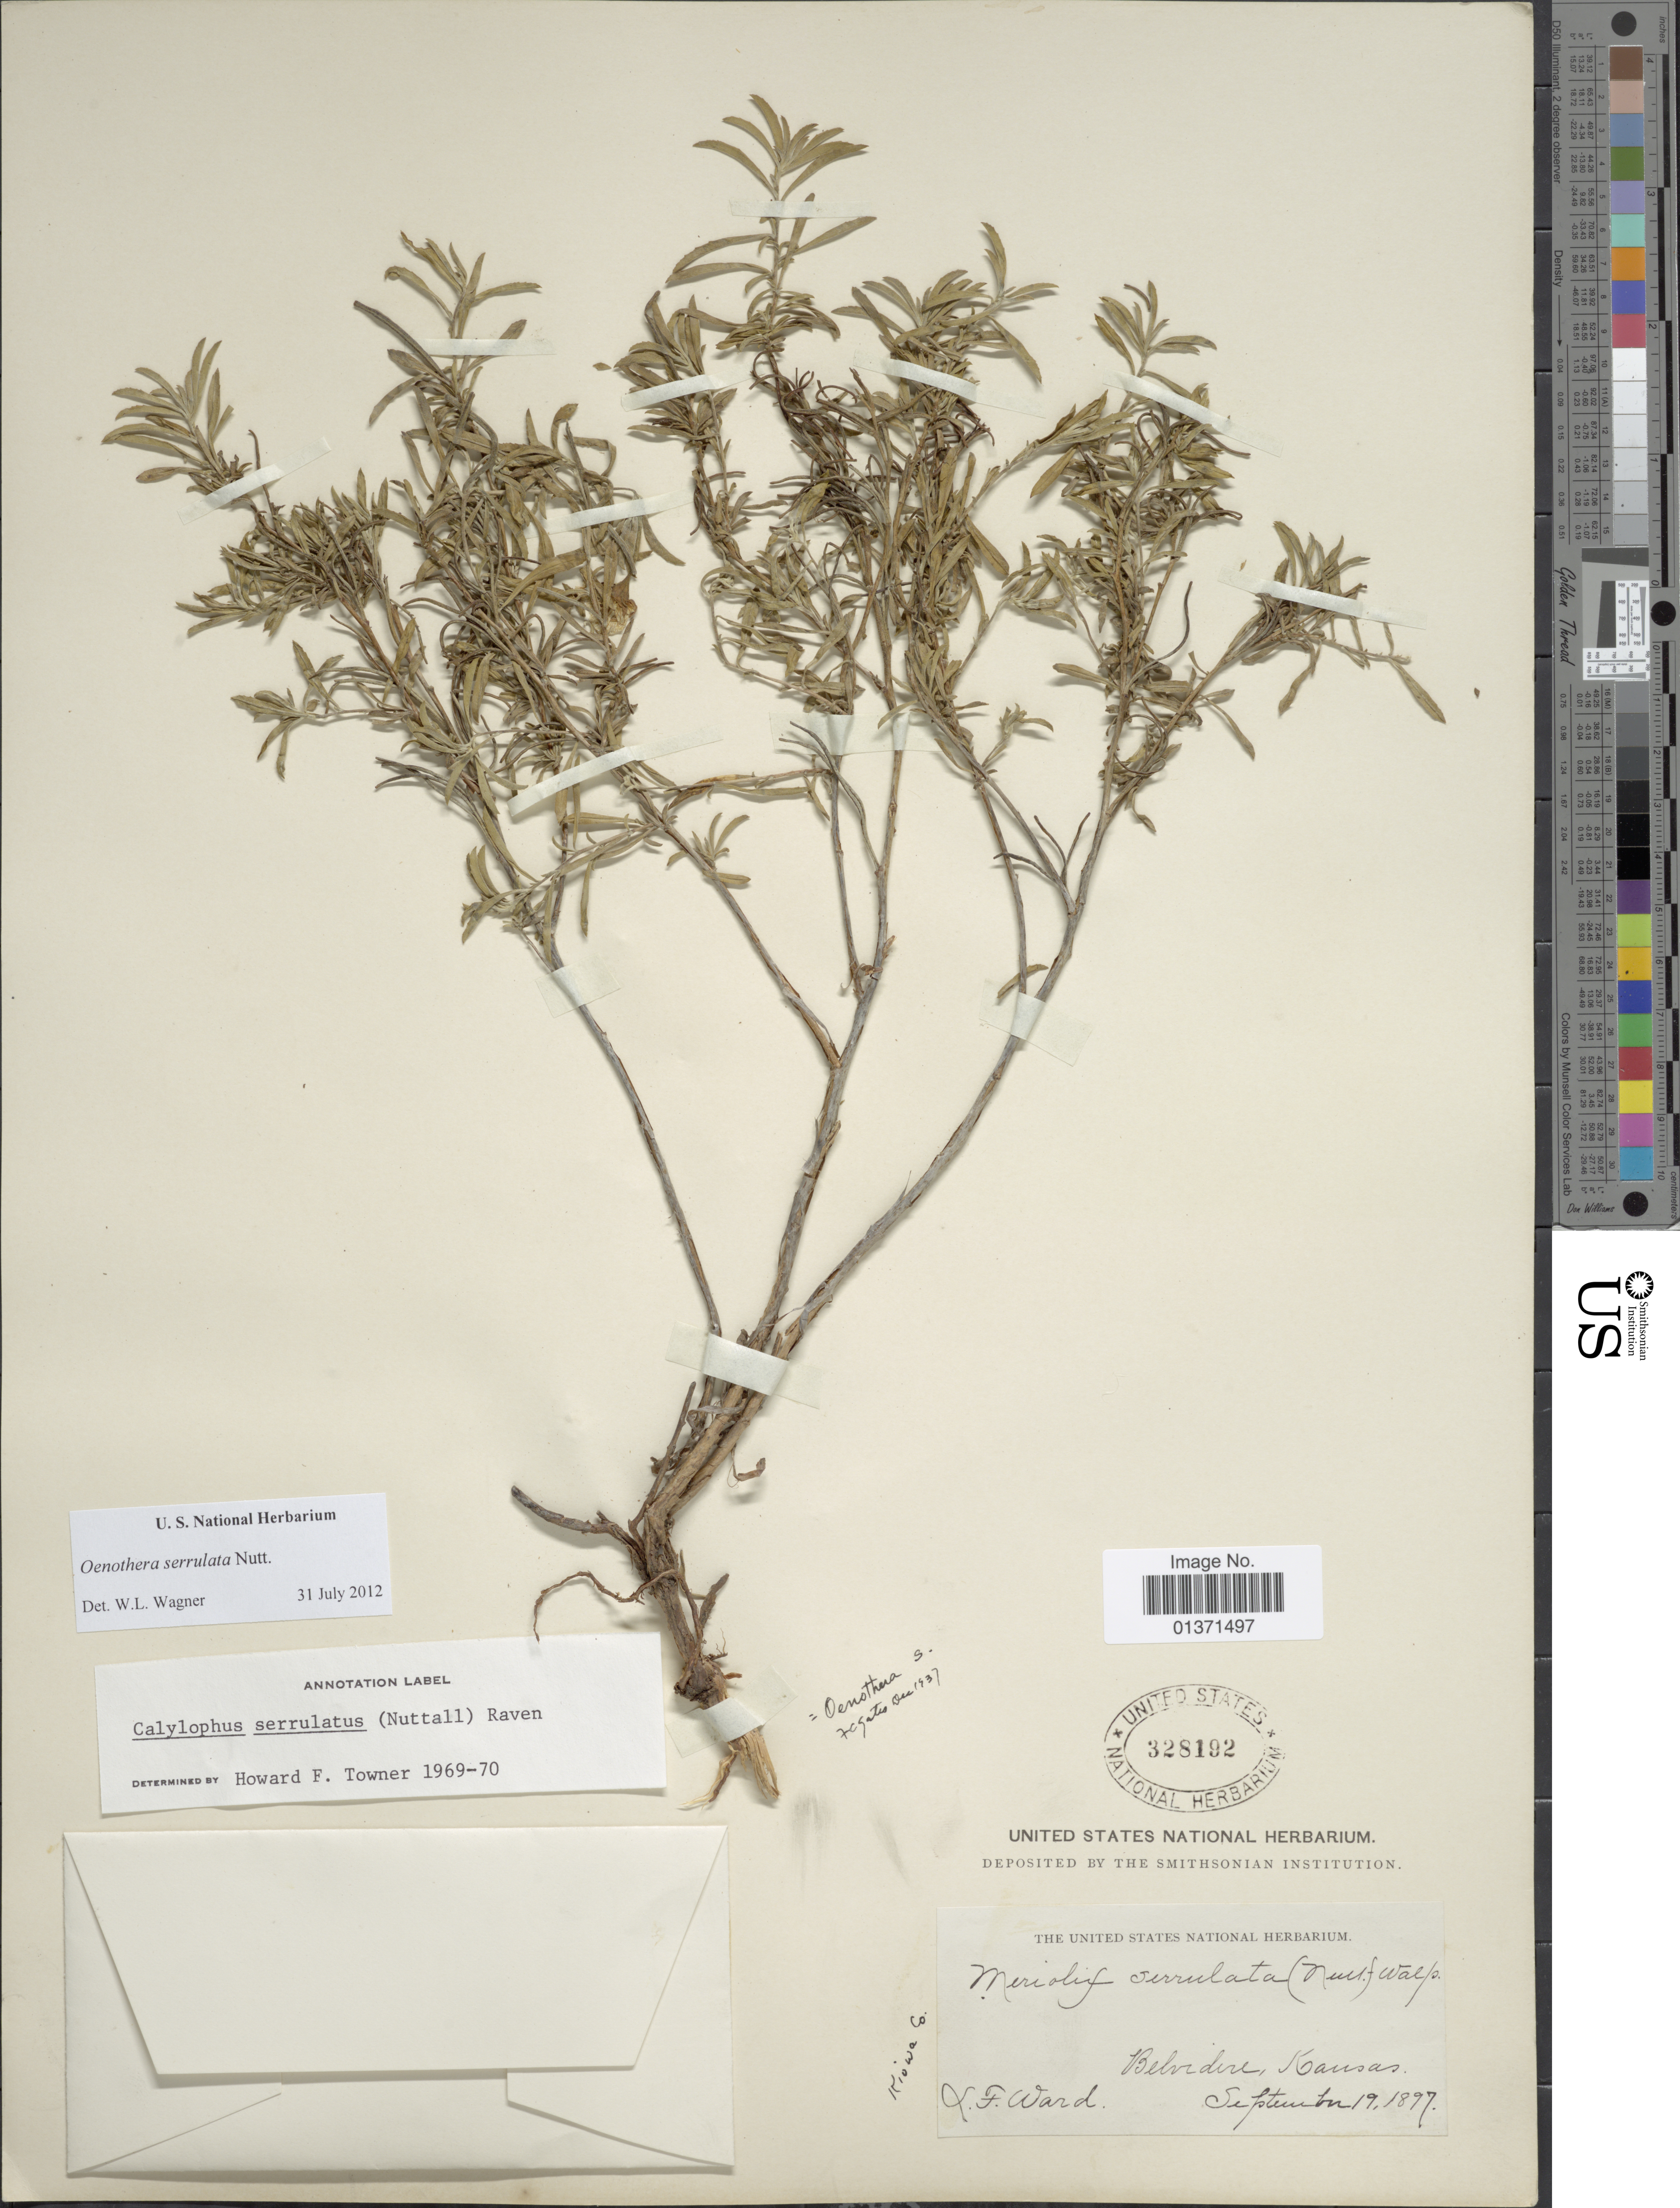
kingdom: Plantae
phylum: Tracheophyta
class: Magnoliopsida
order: Myrtales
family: Onagraceae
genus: Oenothera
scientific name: Oenothera serrulata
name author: Nutt.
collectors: L. Ward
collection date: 1897-09-19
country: United States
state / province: Kansas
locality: Belvidere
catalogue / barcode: US 328192